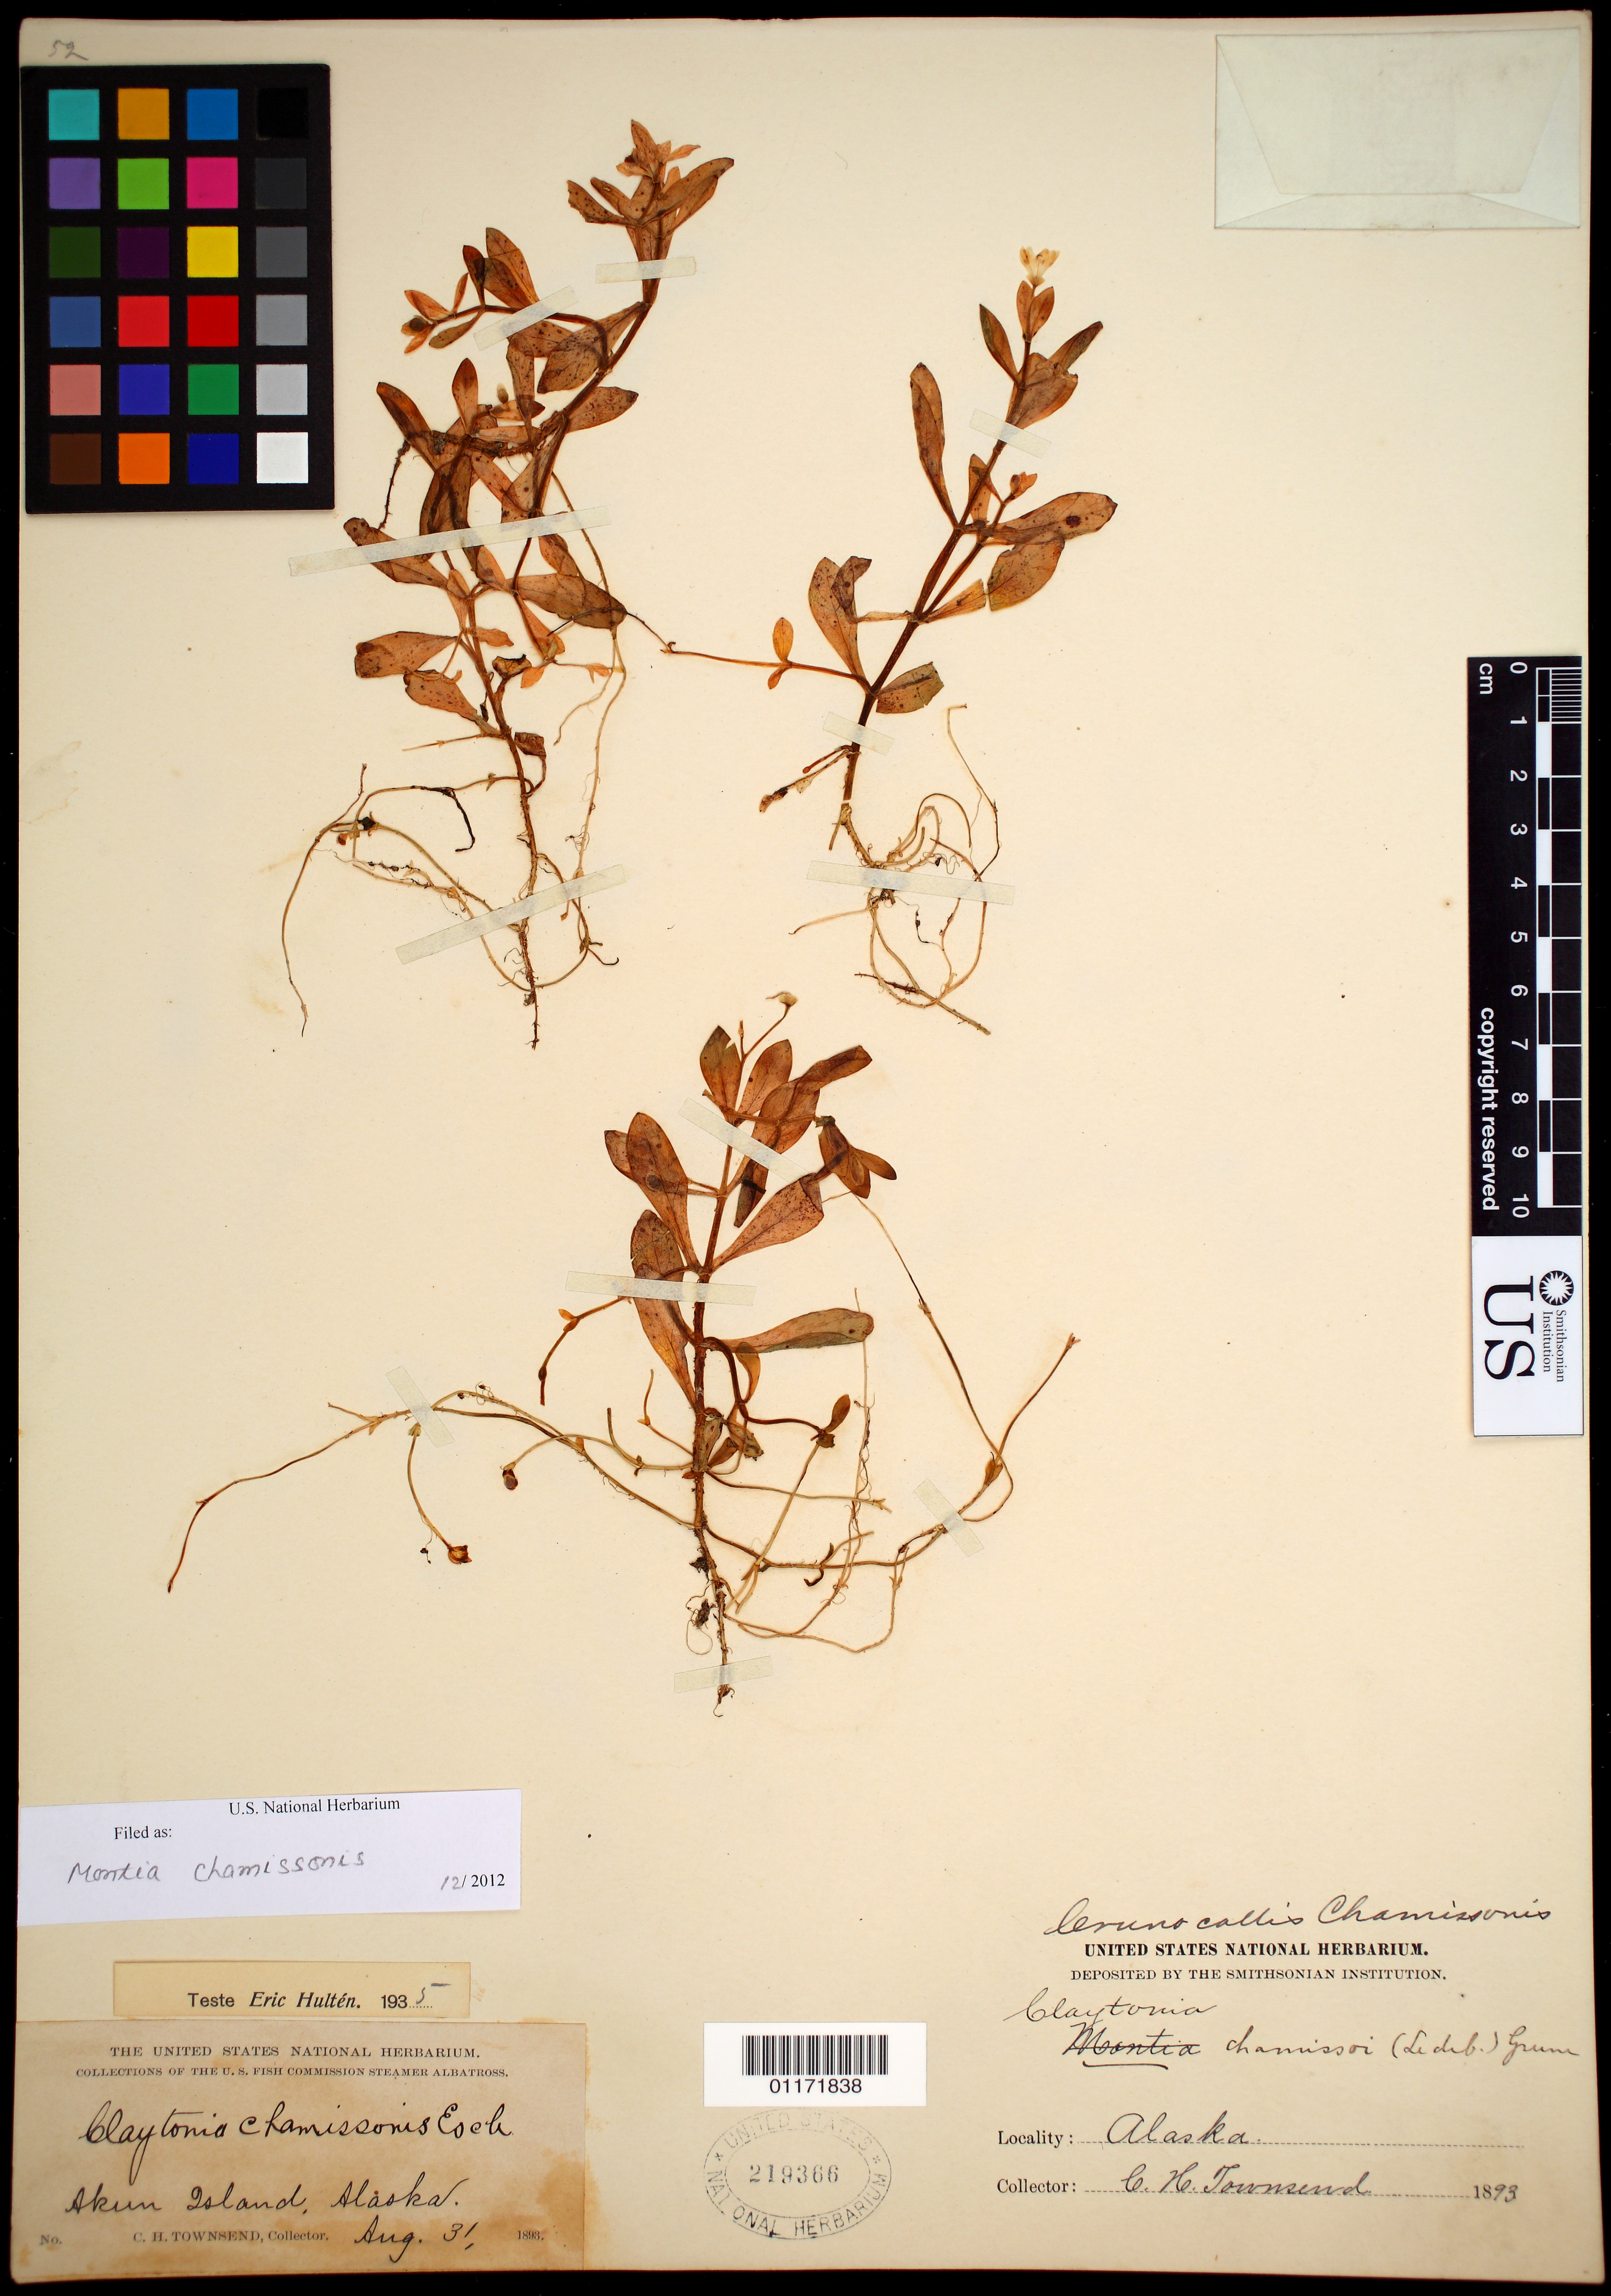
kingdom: Plantae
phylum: Tracheophyta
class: Magnoliopsida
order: Caryophyllales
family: Montiaceae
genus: Montia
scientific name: Montia chamissoi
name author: (Ledeb. ex Spreng.) Greene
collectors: C. H. Townsend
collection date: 1893-08-31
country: United States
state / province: Alaska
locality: Akun Island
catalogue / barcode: US 219366